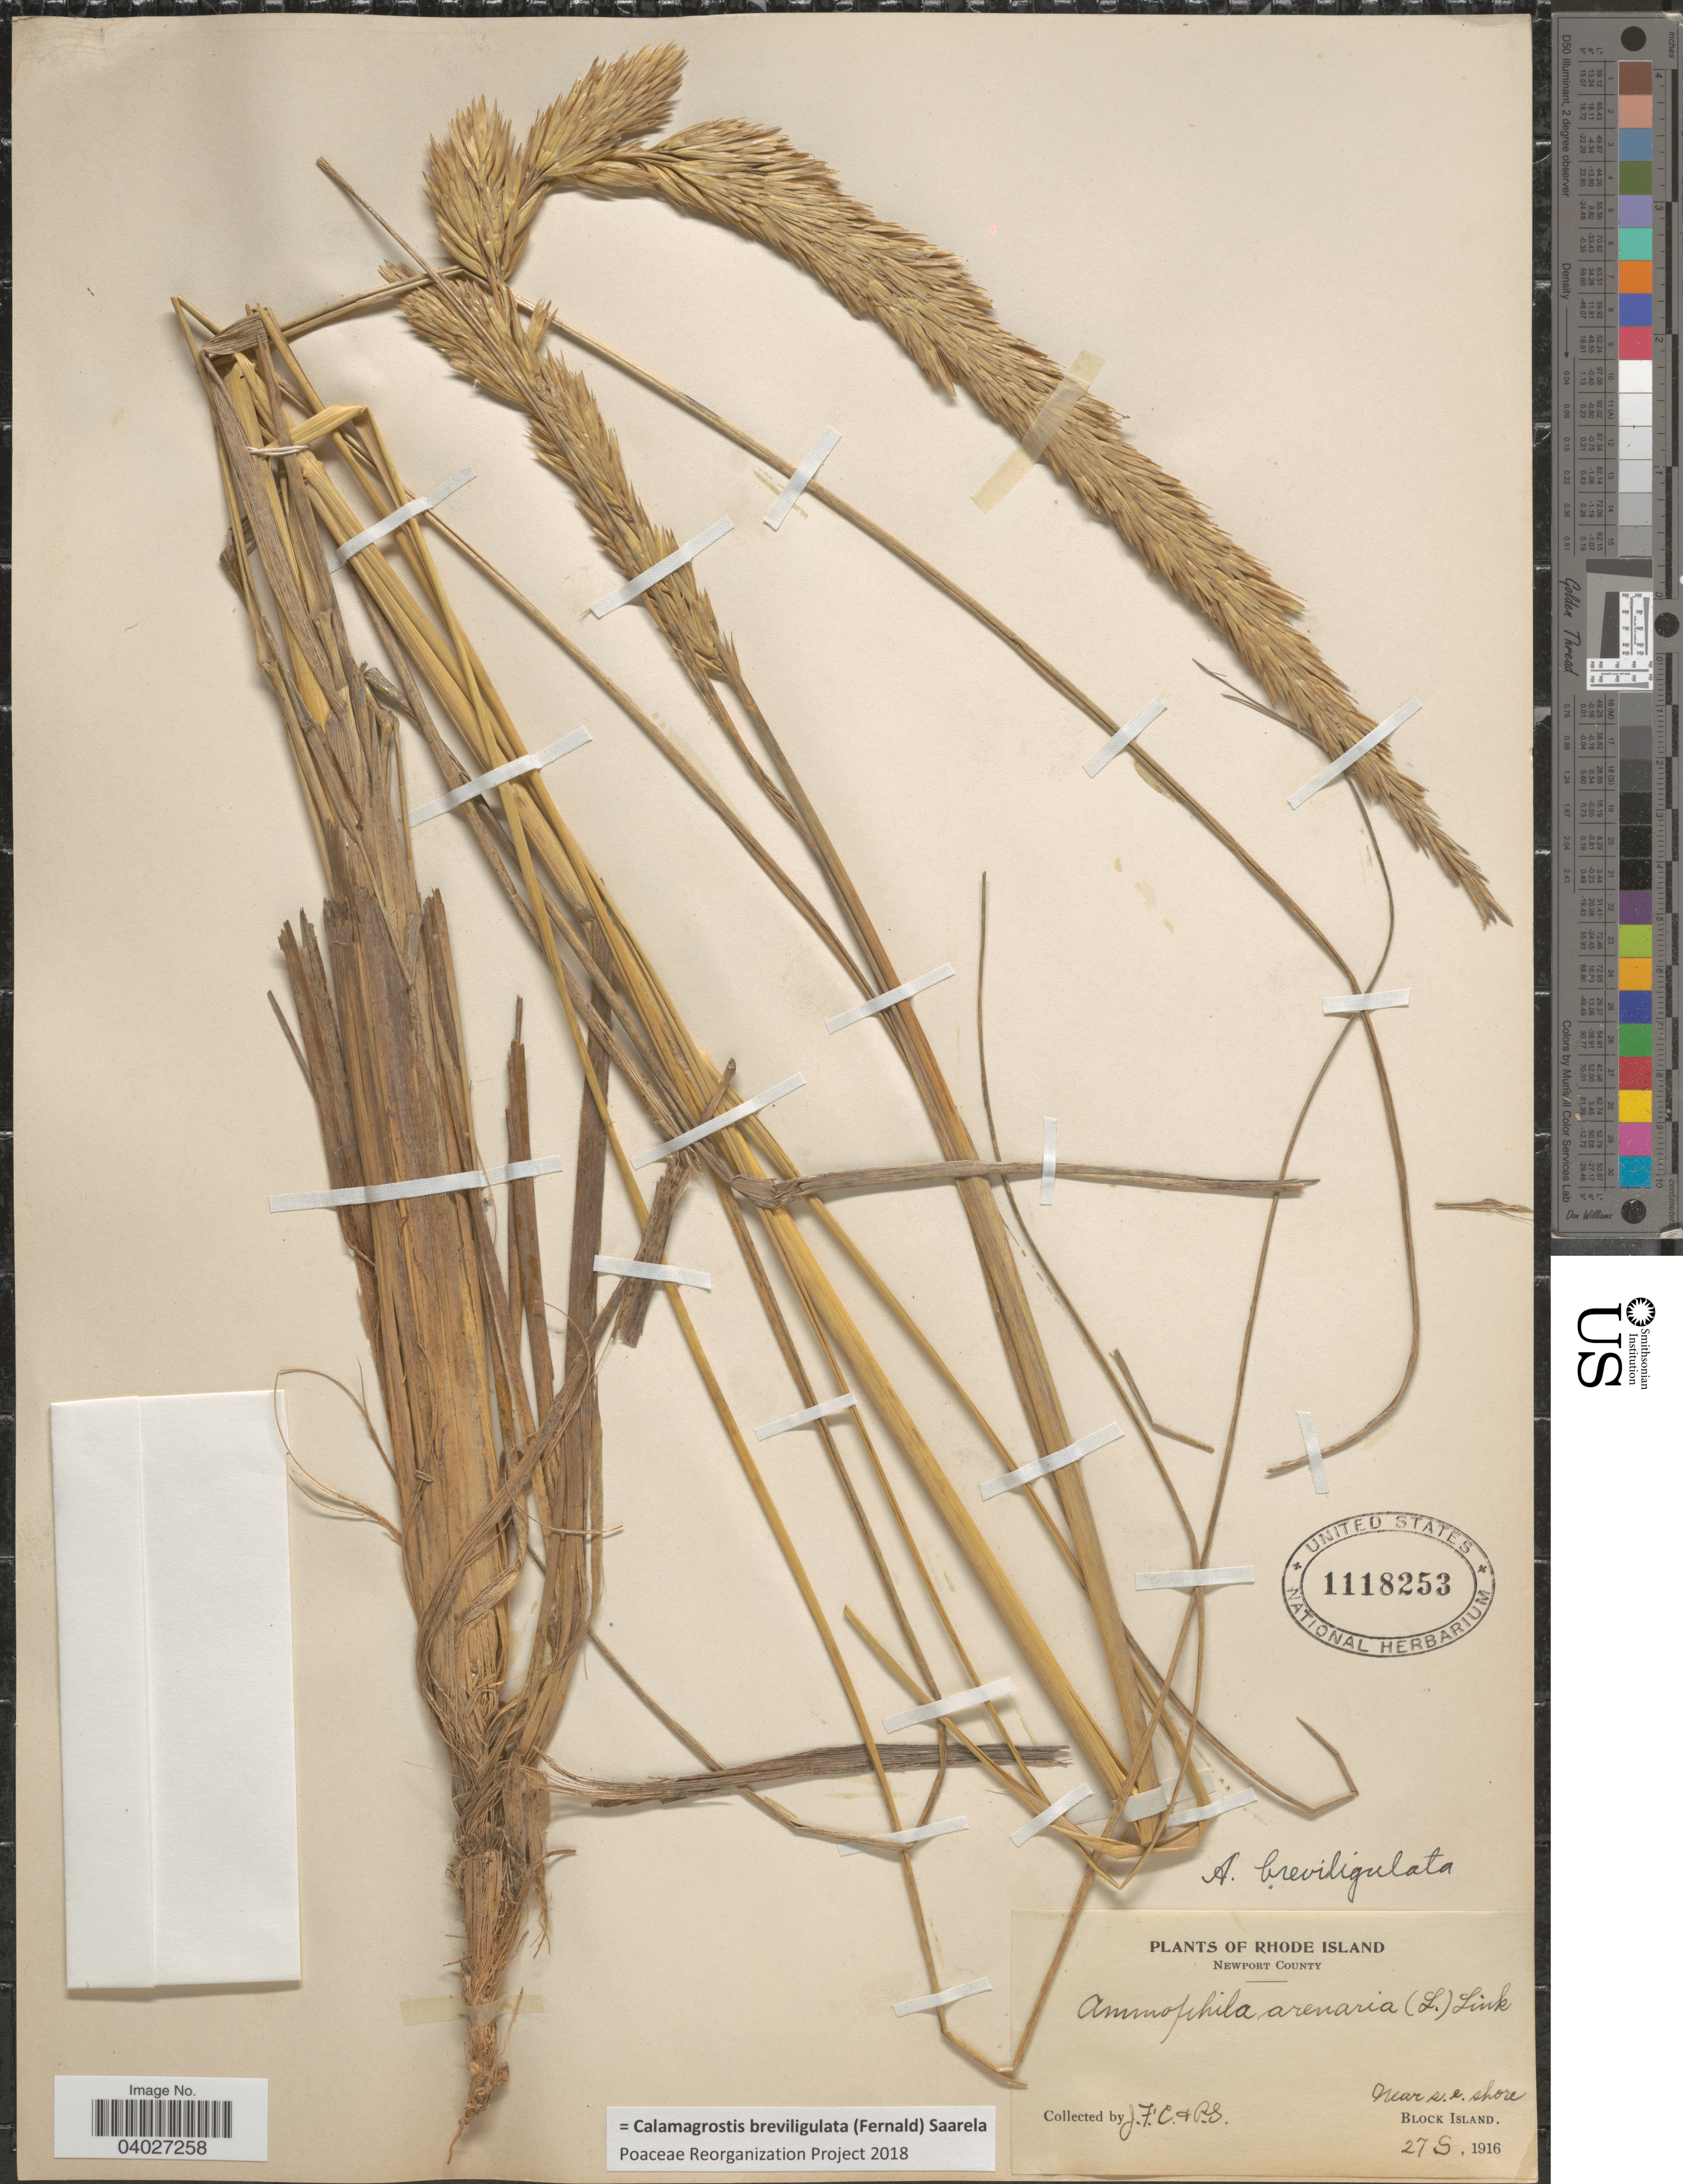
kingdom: Plantae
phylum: Tracheophyta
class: Liliopsida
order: Poales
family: Poaceae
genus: Calamagrostis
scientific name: Calamagrostis breviligulata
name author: (Fernald) Saarela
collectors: J. Collins & P. S.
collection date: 1916-05-27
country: United States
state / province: Rhode Island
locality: Newport County. Near s.e. shore. Block Island.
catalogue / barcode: US 1118253